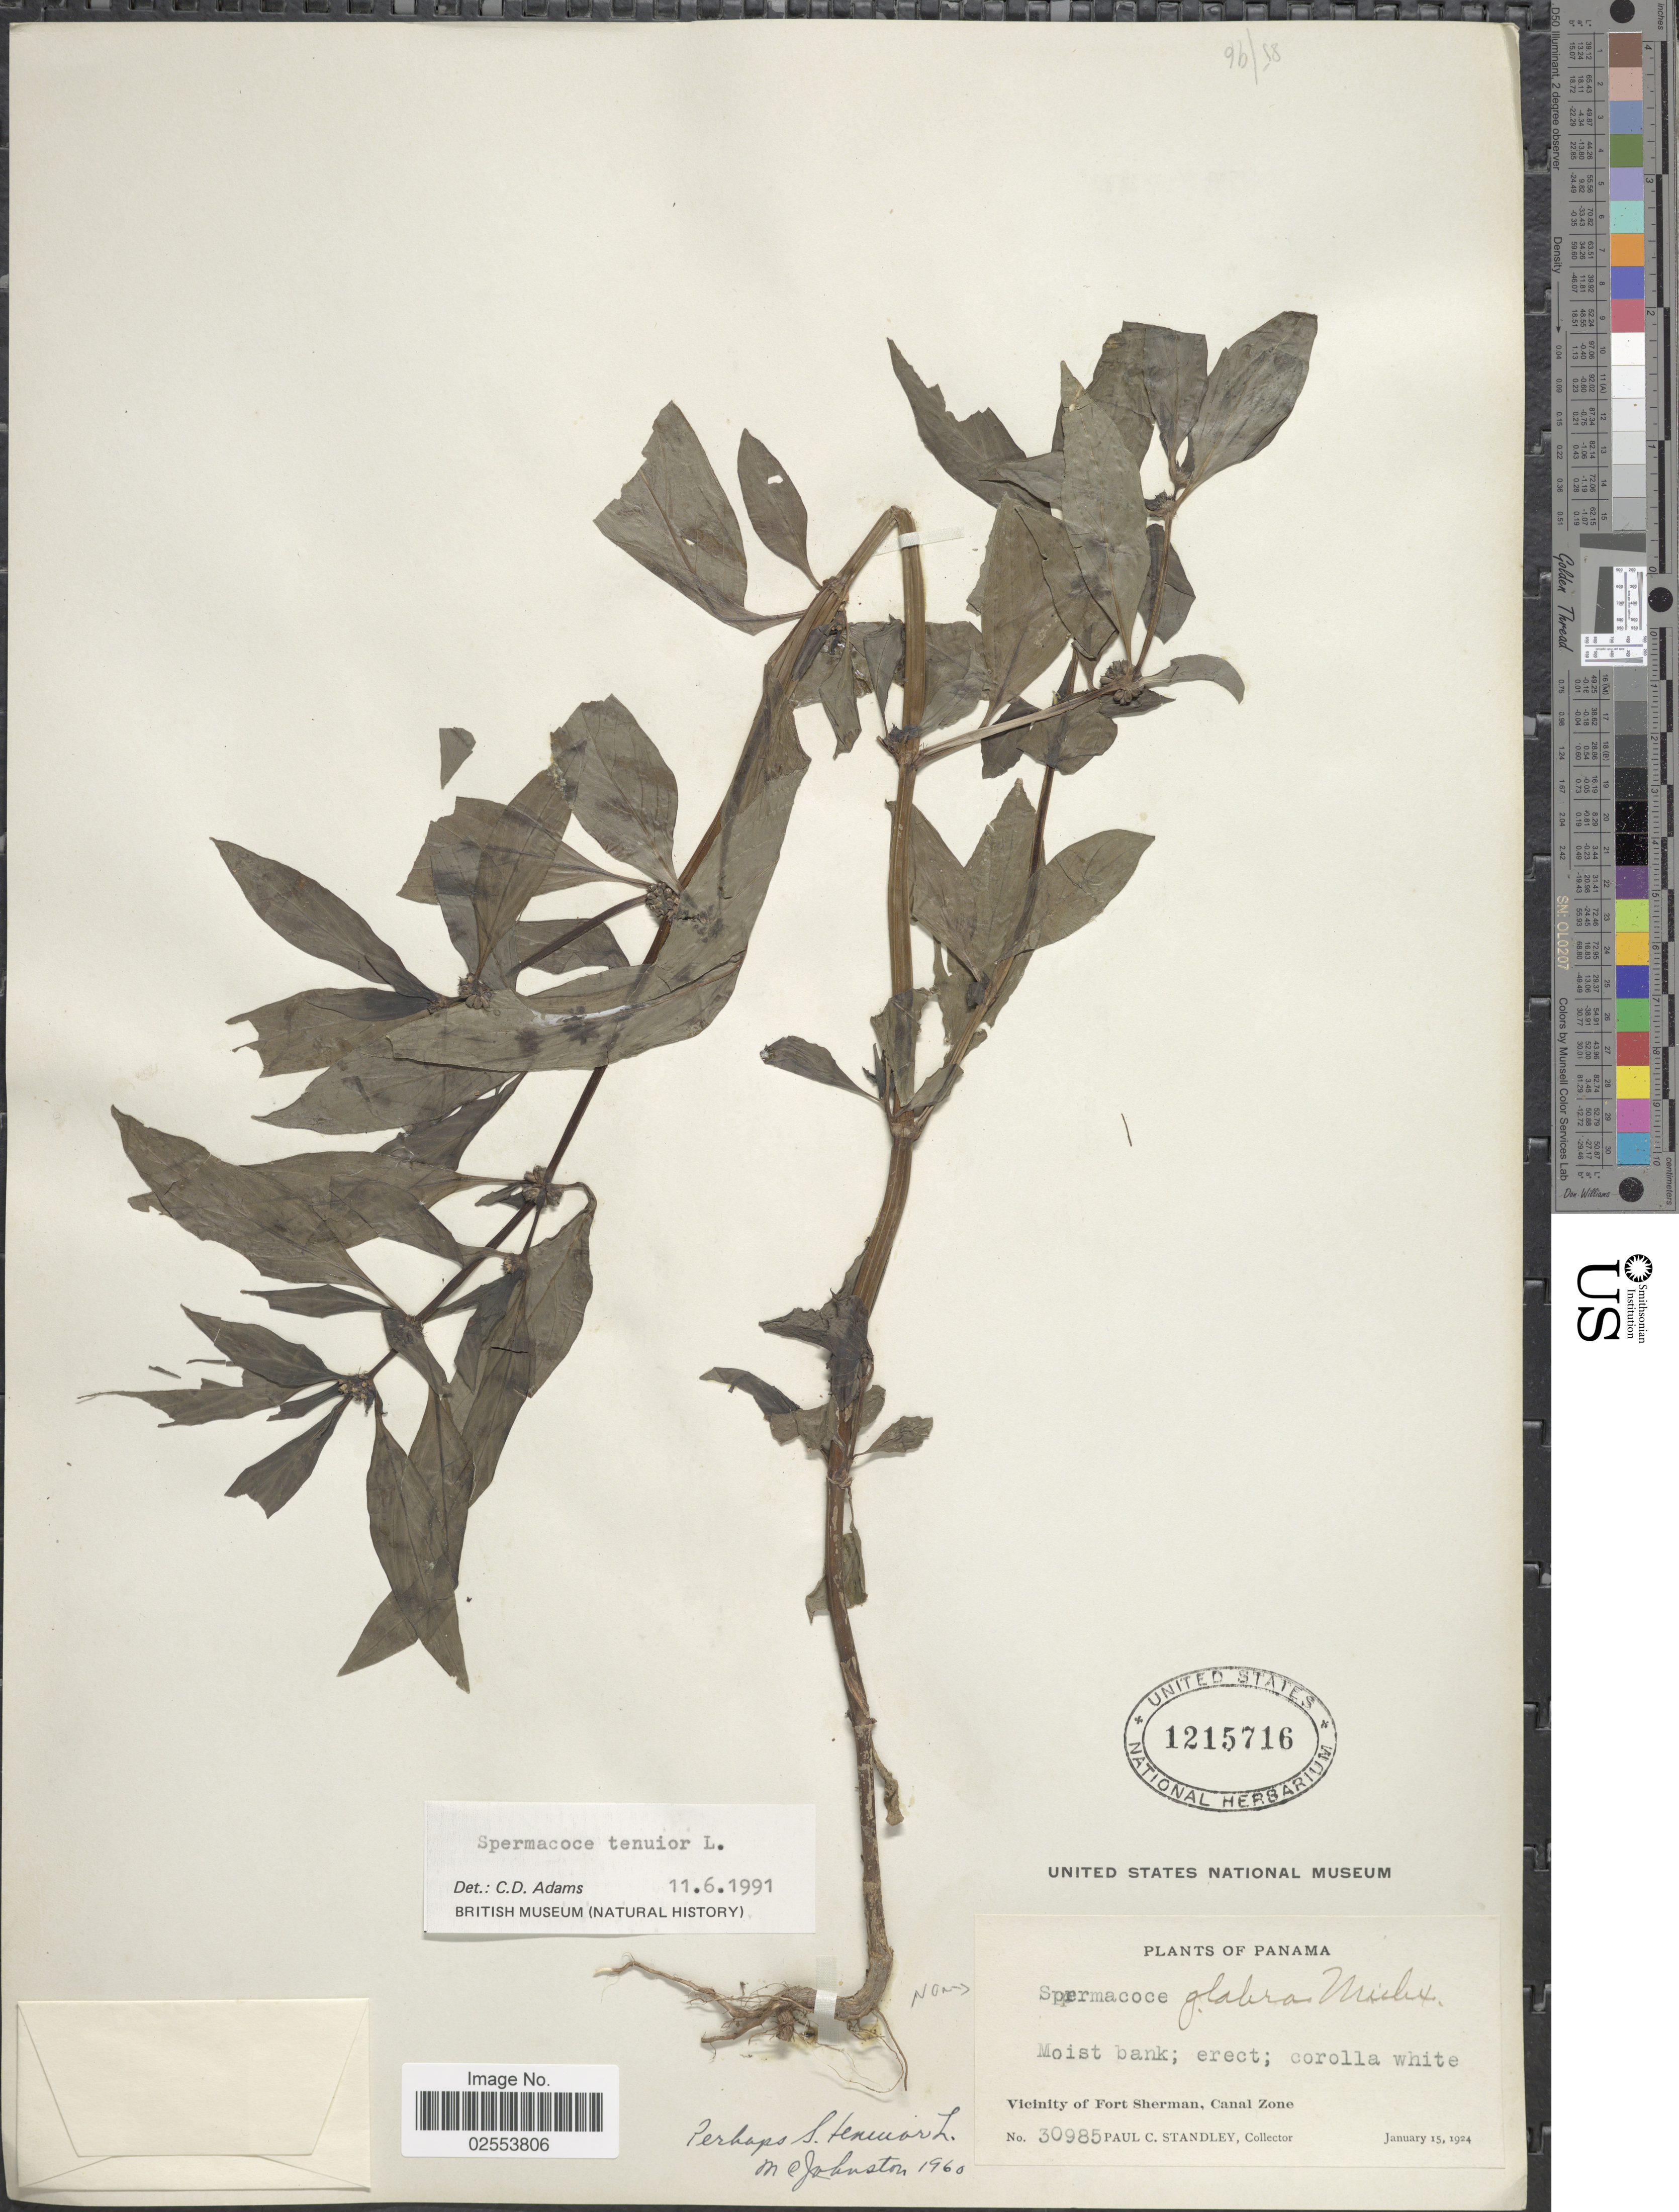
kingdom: Plantae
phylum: Tracheophyta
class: Magnoliopsida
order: Gentianales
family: Rubiaceae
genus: Spermacoce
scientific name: Spermacoce tenuior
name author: L.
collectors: P. C. Standley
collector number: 30985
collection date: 1924-01-15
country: Panama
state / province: Colón / Panamá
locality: Moist bank, Canal Zone, Vicinity of Fort Sherman.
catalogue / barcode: US 1215716